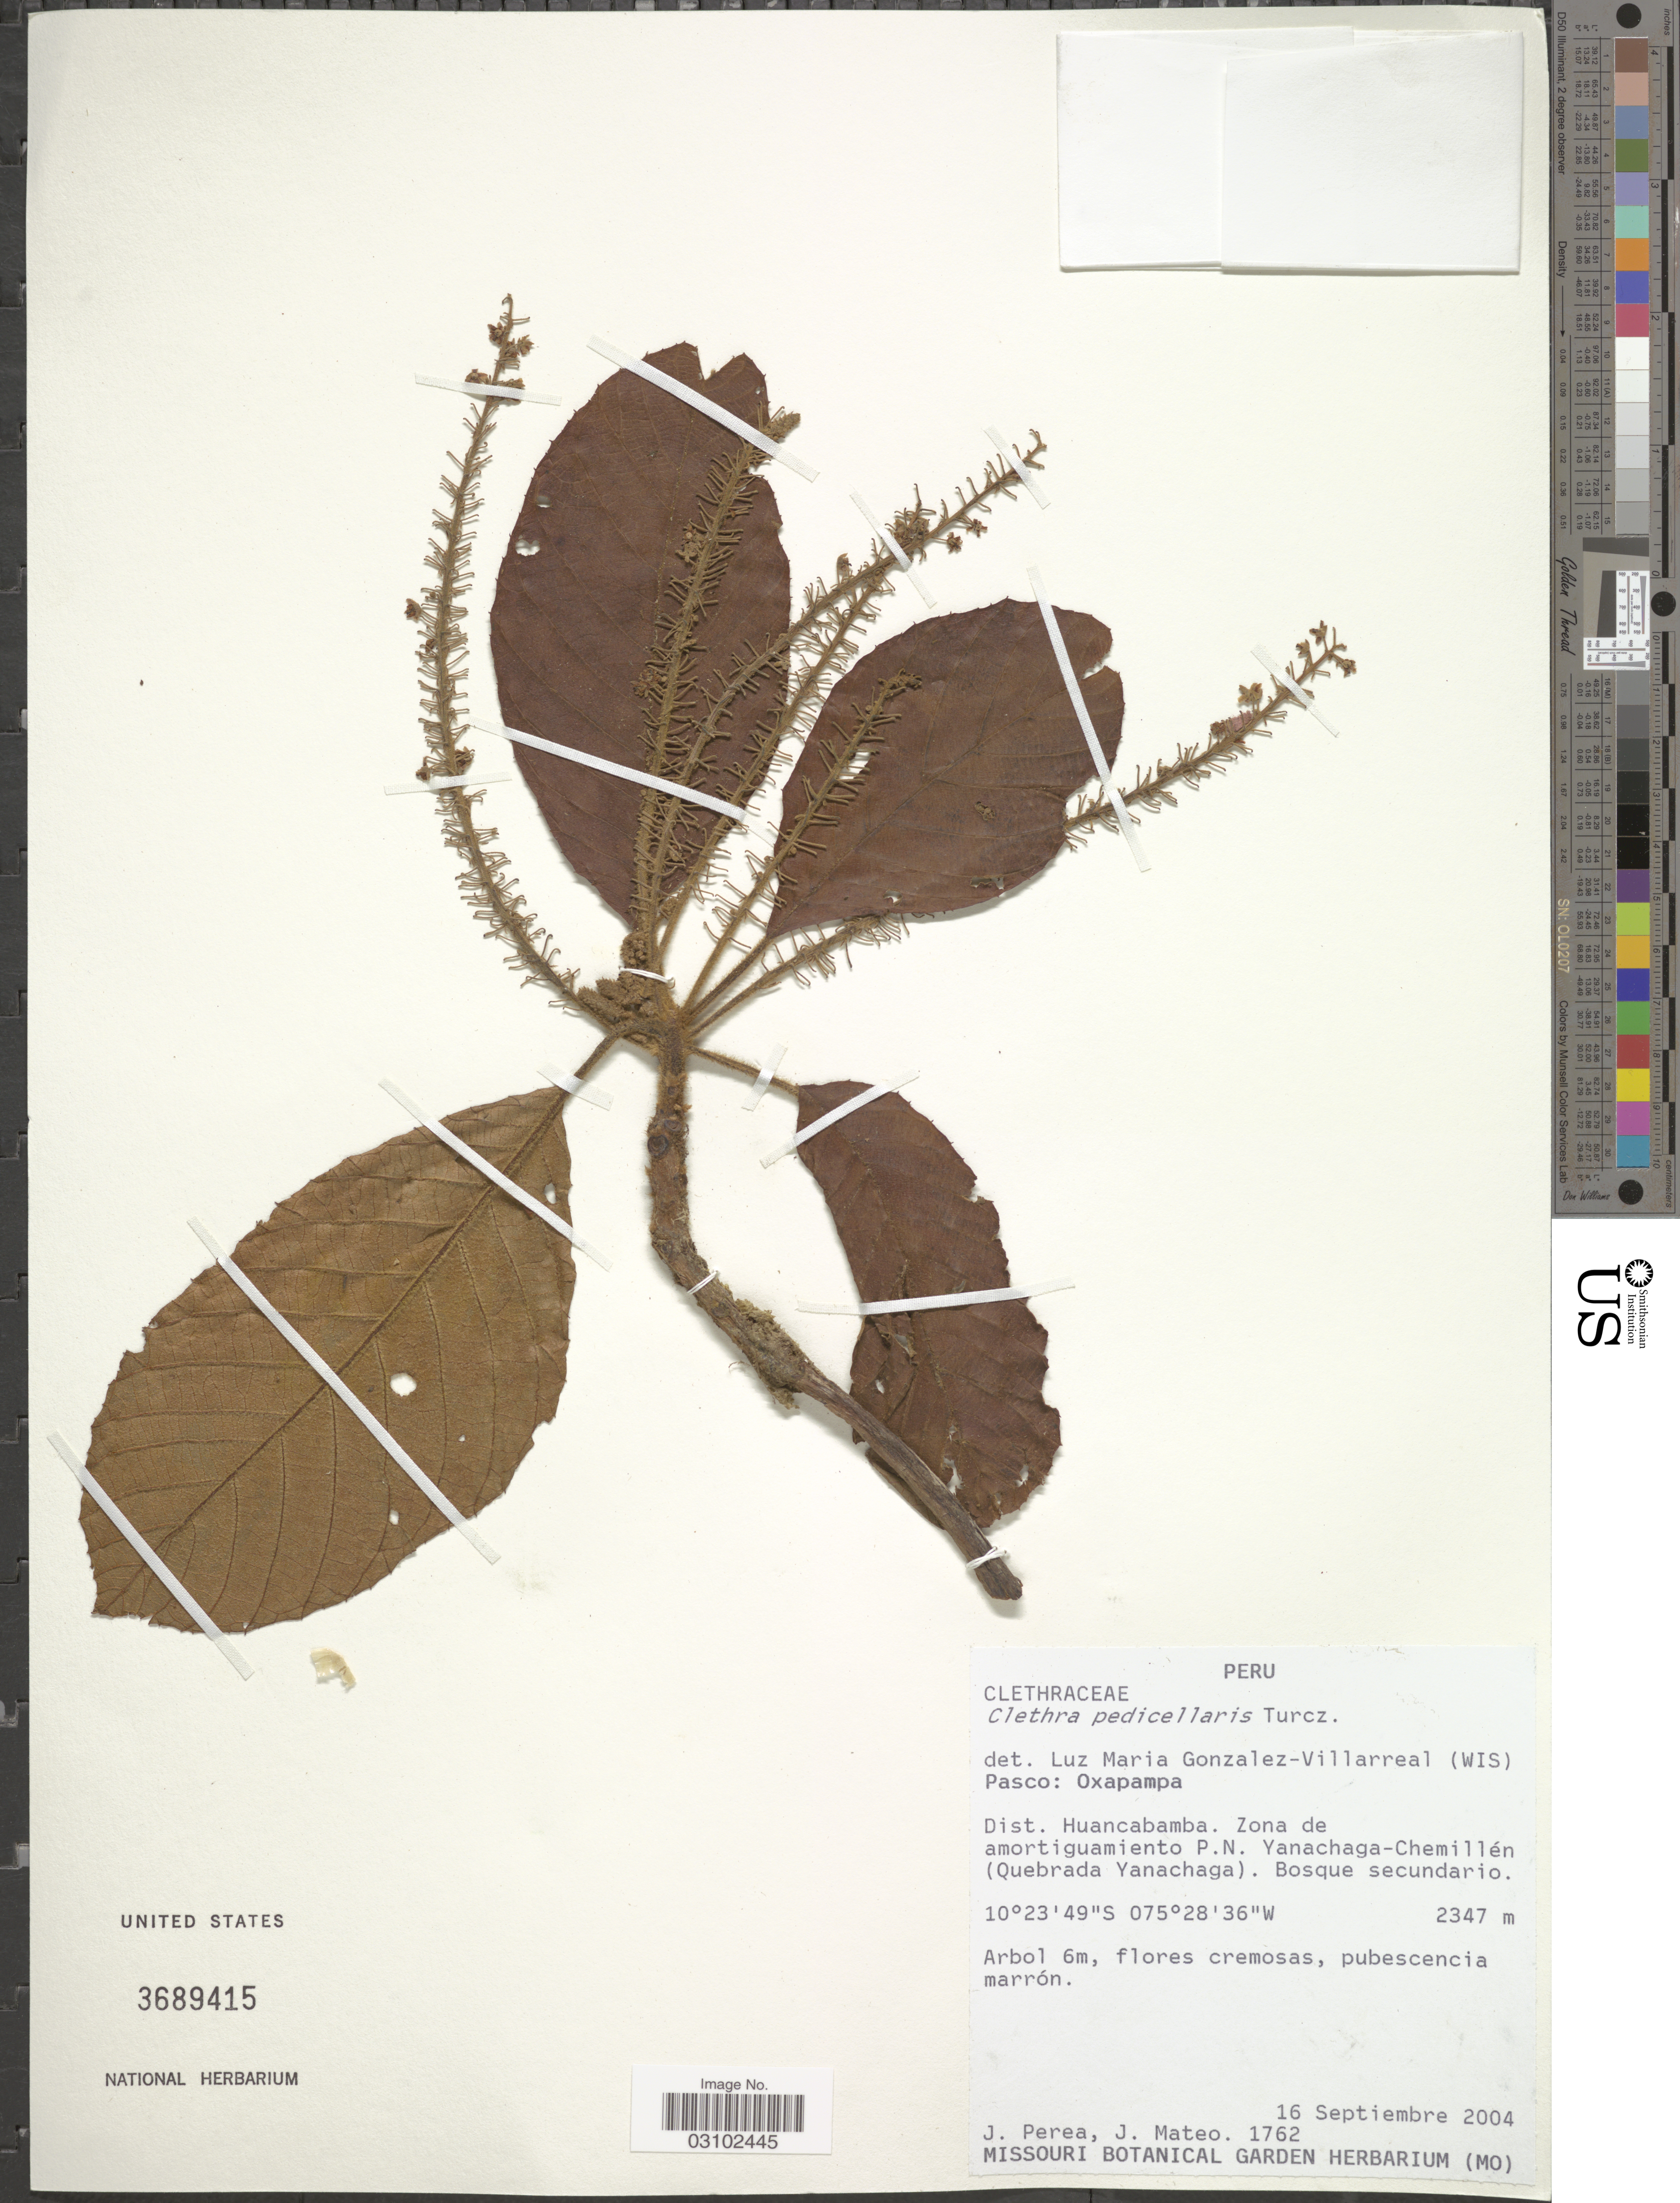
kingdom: Plantae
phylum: Tracheophyta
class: Magnoliopsida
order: Ericales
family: Clethraceae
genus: Clethra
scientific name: Clethra pedicellaris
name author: Turcz.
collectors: J. Perea & J. Mateo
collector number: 1762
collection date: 2004-09-16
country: Peru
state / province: Pasco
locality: Oxapampa. Dist. Huancabamba. Zona de amortiguamiento P.N. Yanachaga-Chemillén (Quebrada Yanachaga).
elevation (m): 2347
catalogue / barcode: US 3689415